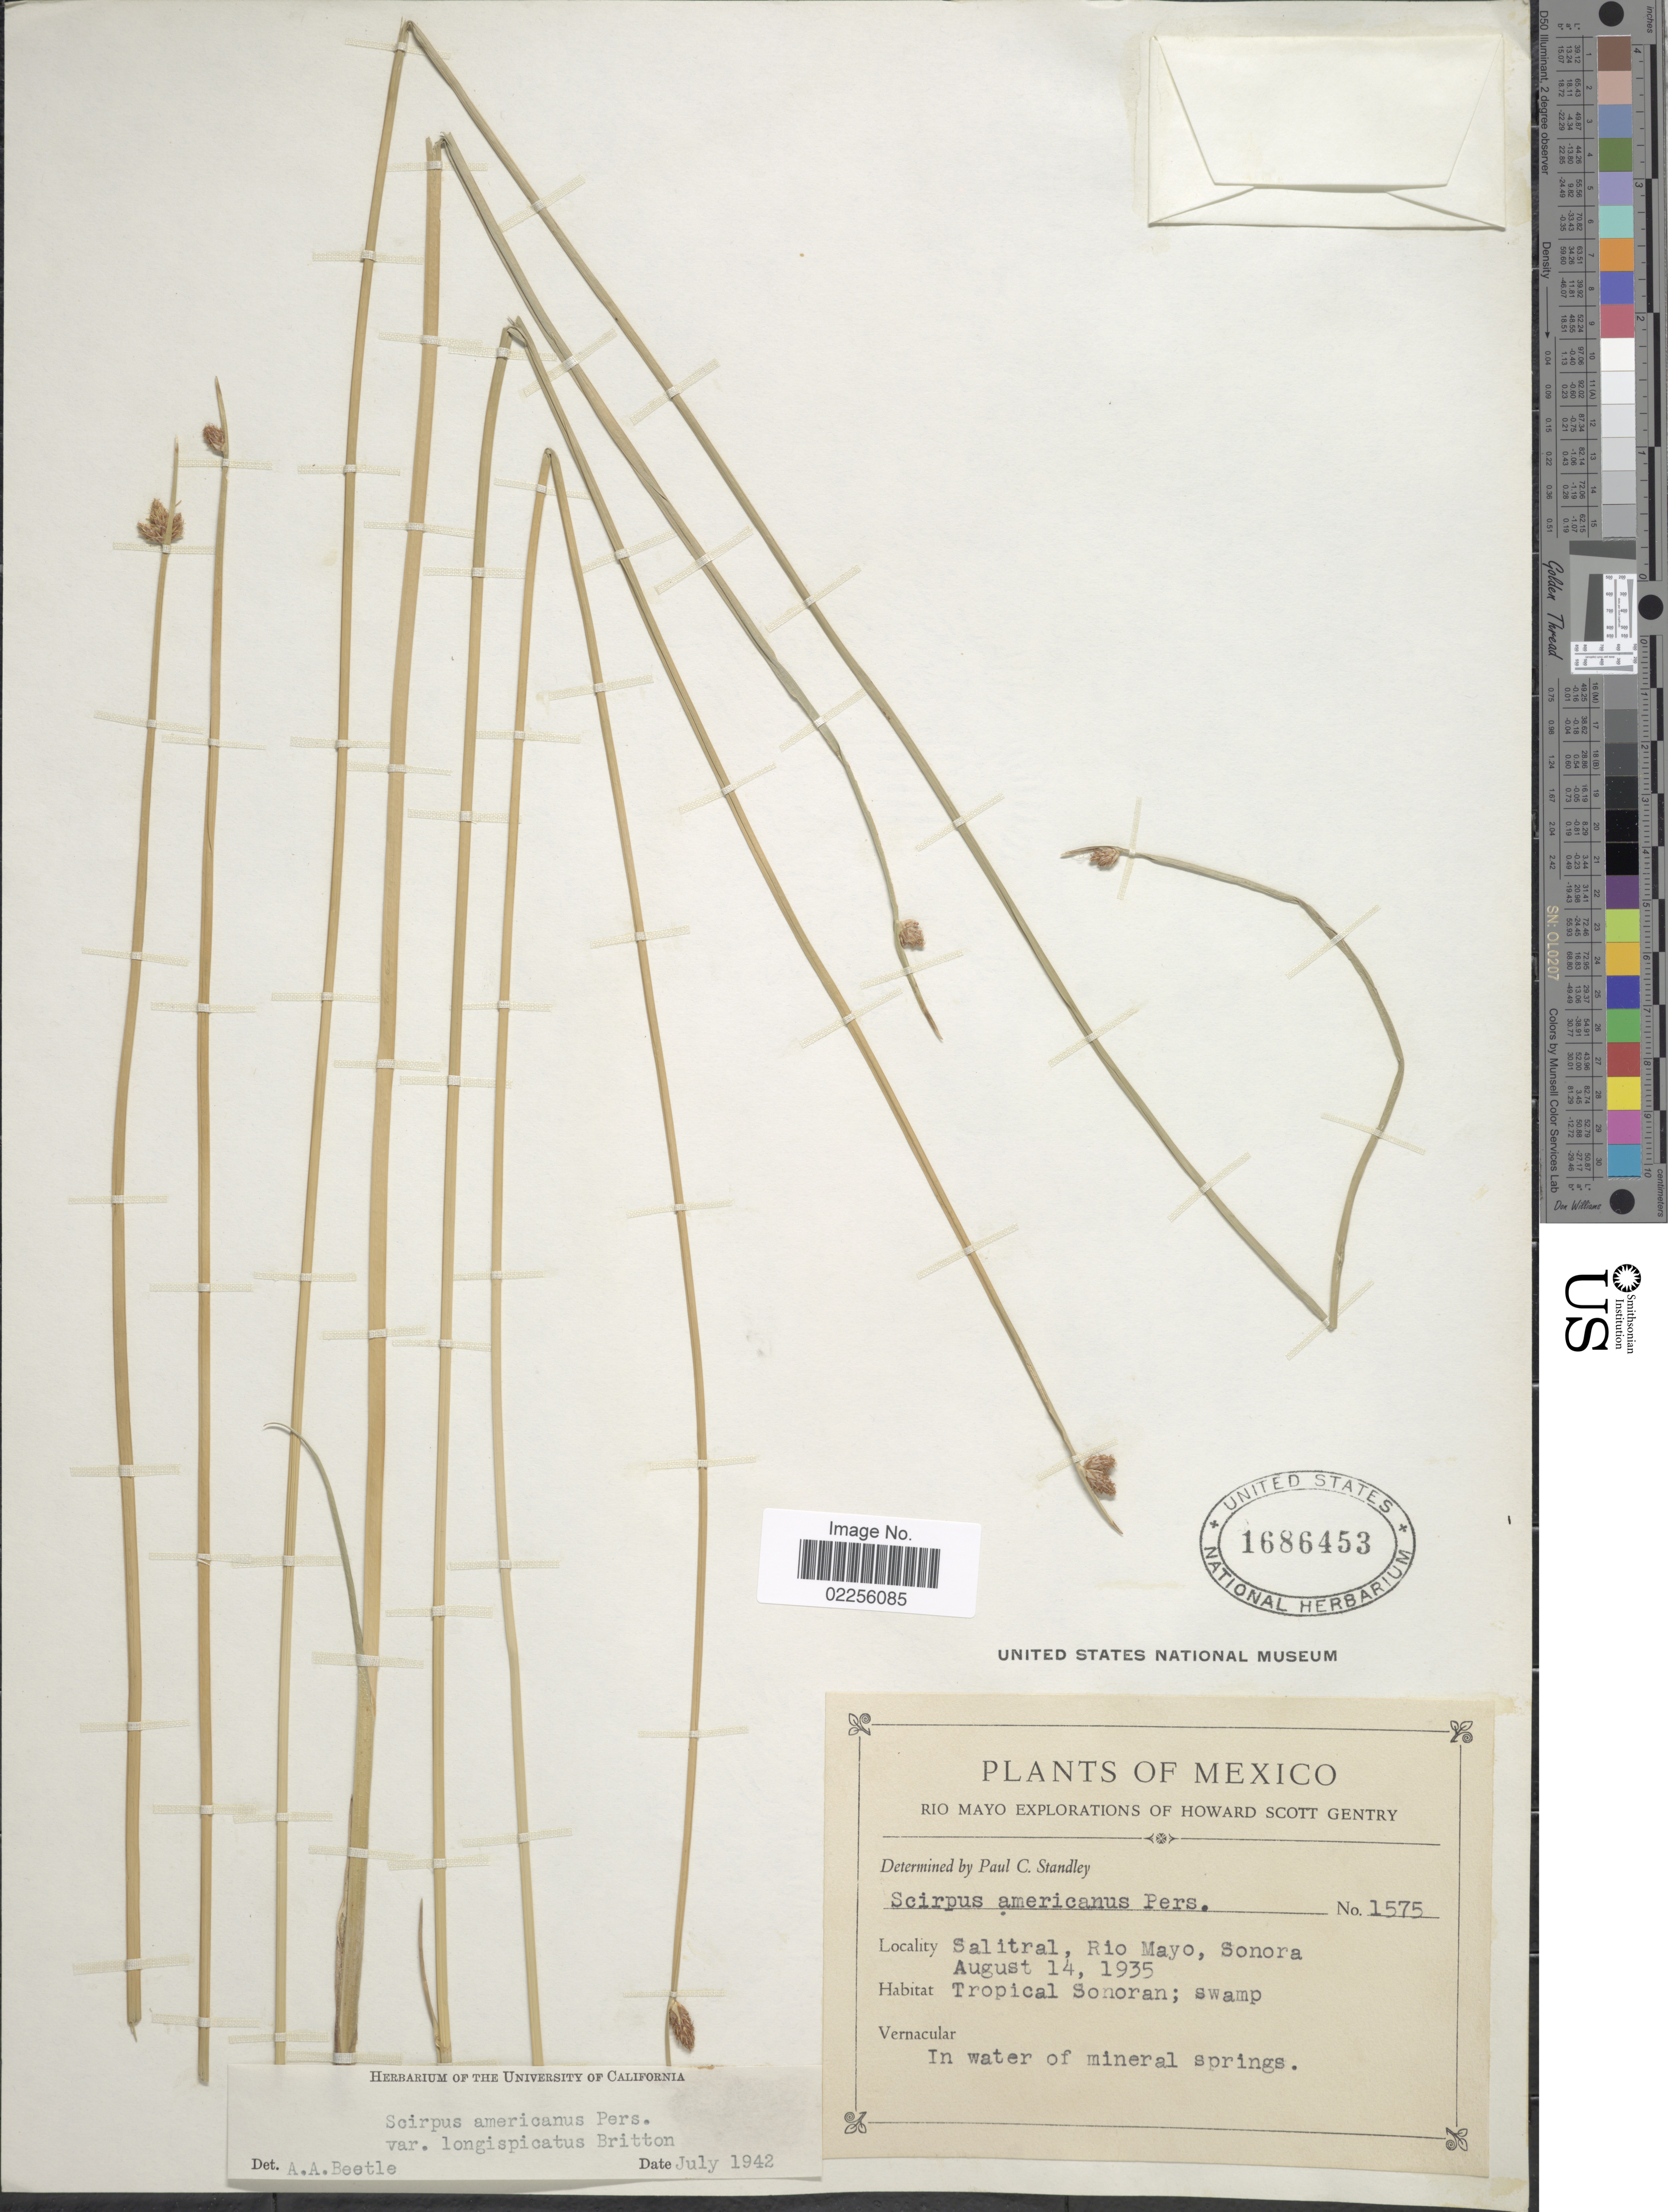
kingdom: Plantae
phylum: Tracheophyta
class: Liliopsida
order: Poales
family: Cyperaceae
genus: Schoenoplectus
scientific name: Schoenoplectus pungens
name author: (Vahl) Palla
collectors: H. S. Gentry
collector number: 1575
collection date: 1935-08-14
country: Mexico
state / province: Sonora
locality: Salitral, Rio Mayo, Tropical Sonoran; swamp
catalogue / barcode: US 1686453